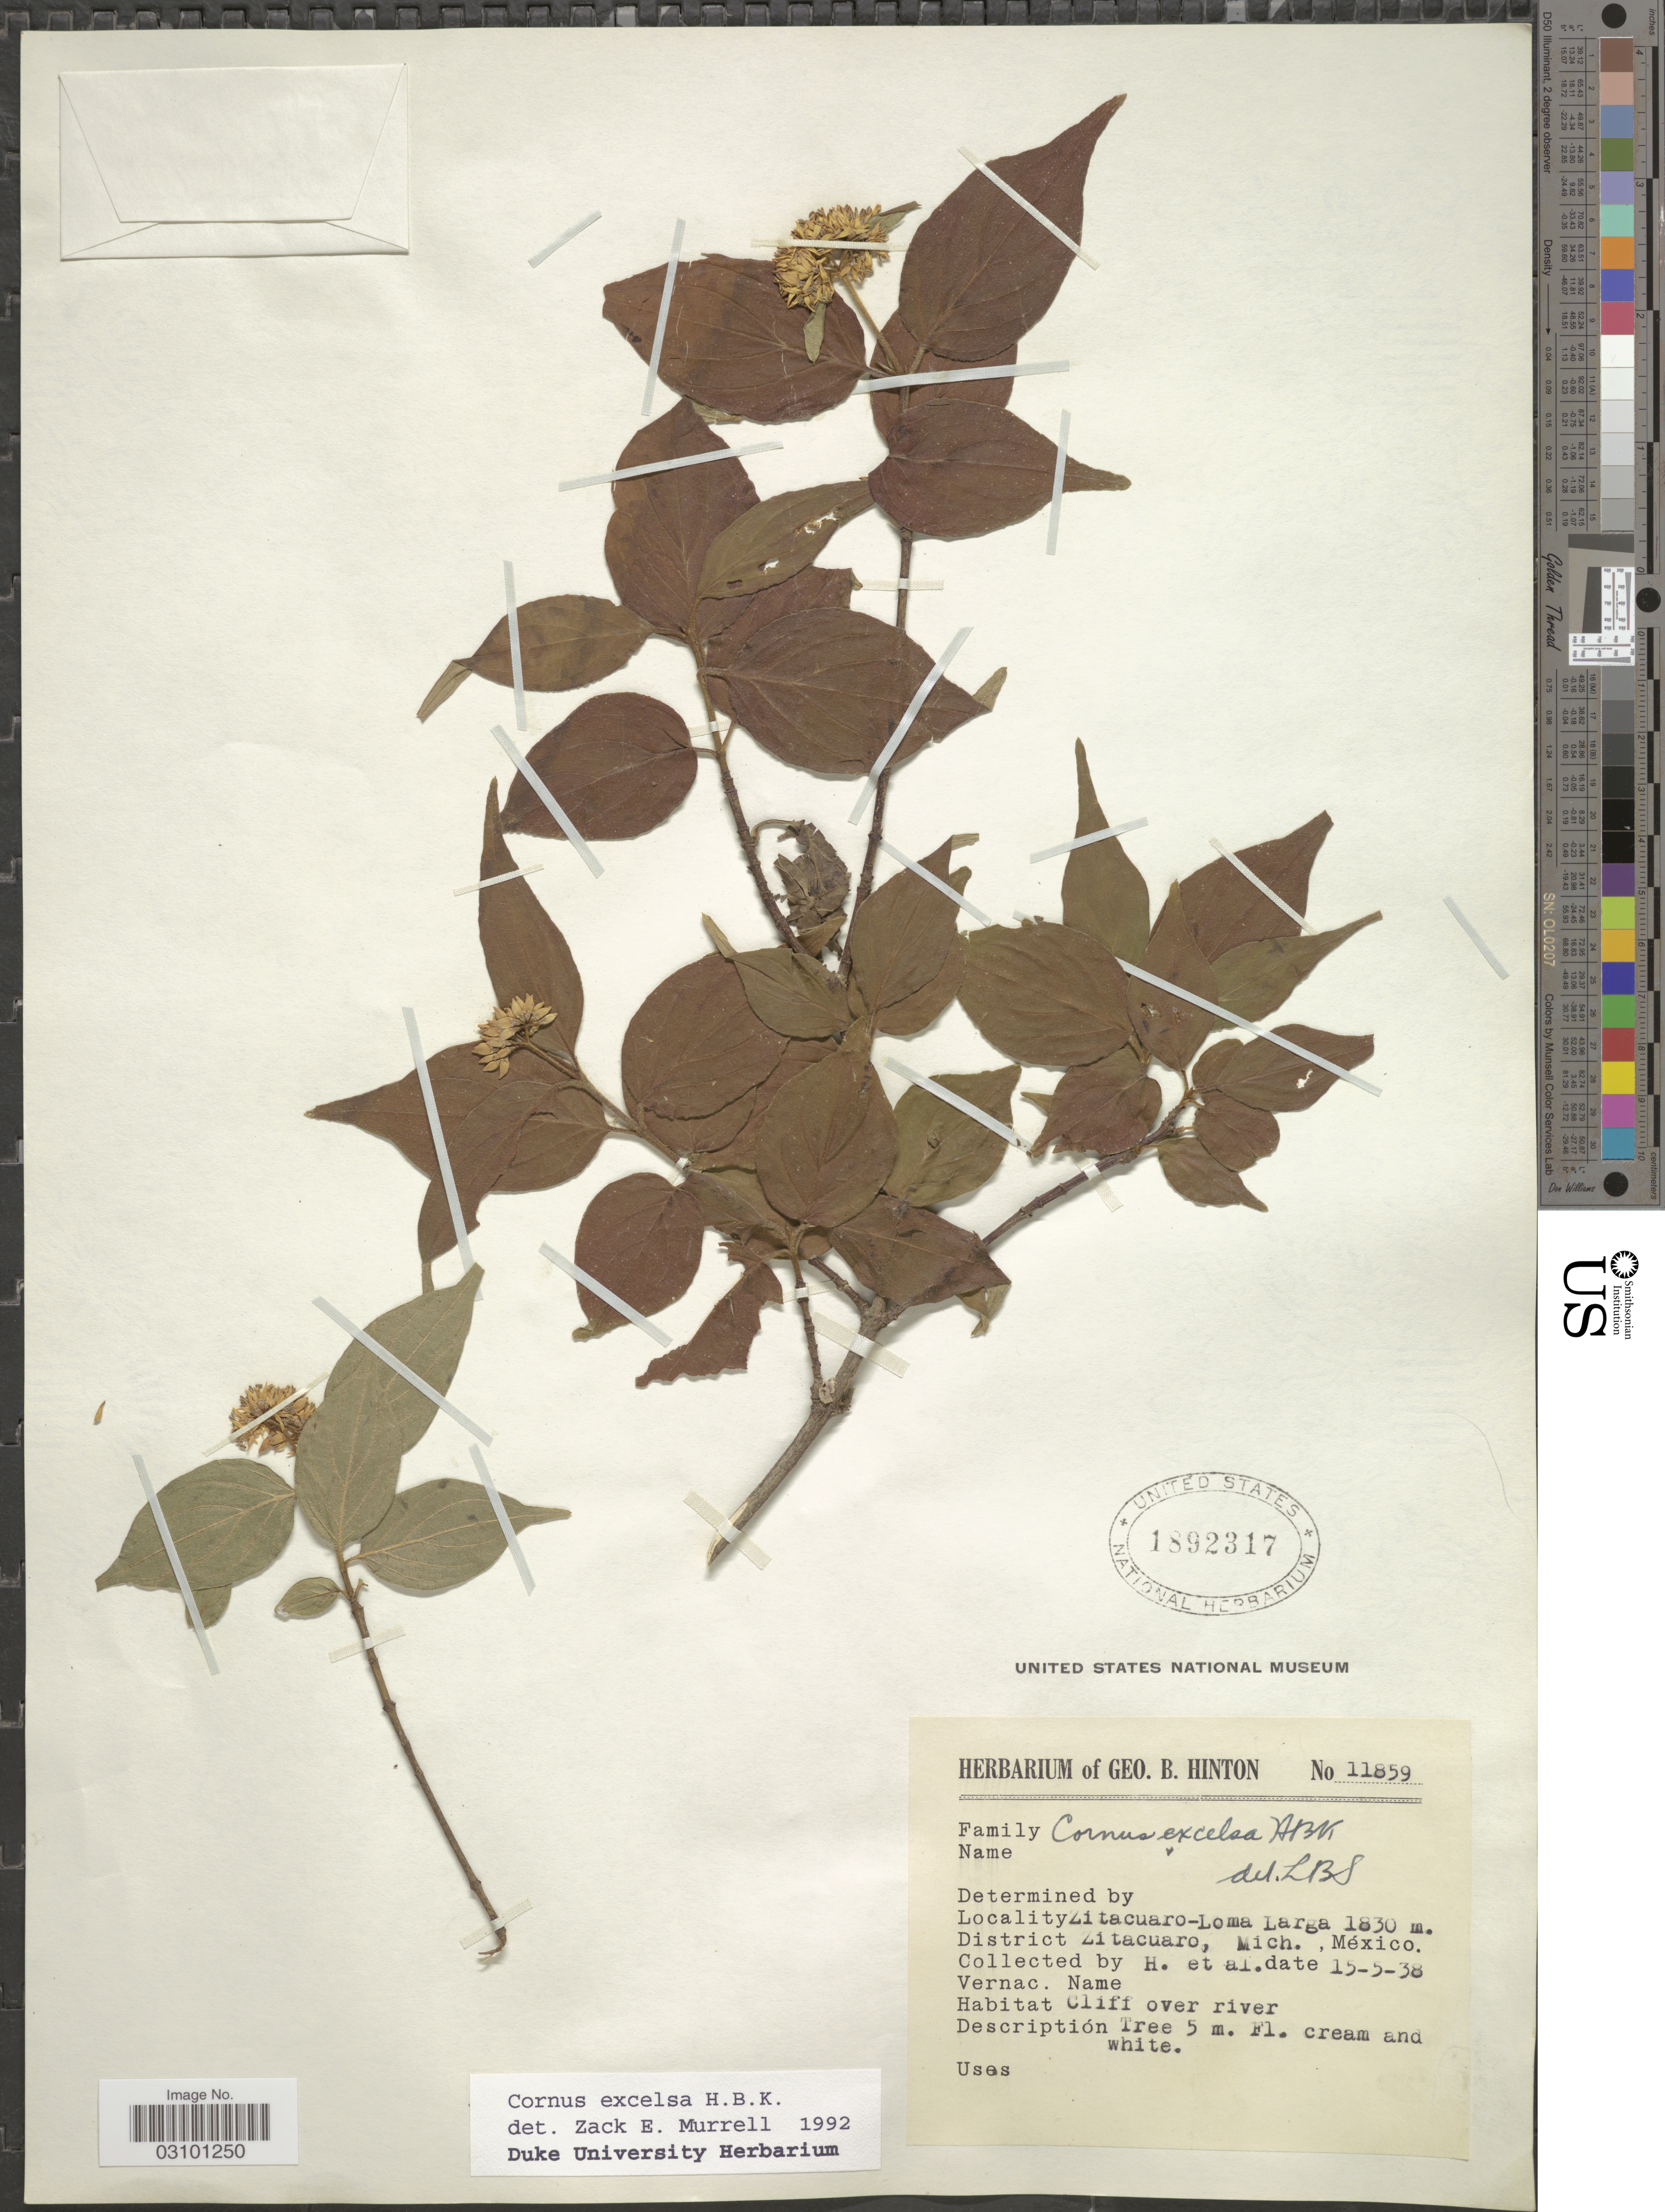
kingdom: Plantae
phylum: Tracheophyta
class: Magnoliopsida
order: Cornales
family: Cornaceae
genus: Cornus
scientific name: Cornus excelsa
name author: Kunth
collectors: G. B. Hinton & et al.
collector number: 11859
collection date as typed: Transcribed d/m/y: 15/5/38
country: Mexico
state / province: Michoacán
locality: Zitacuaro-Loma Larga. District Zitacuaro.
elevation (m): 1830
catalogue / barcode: US 1892317